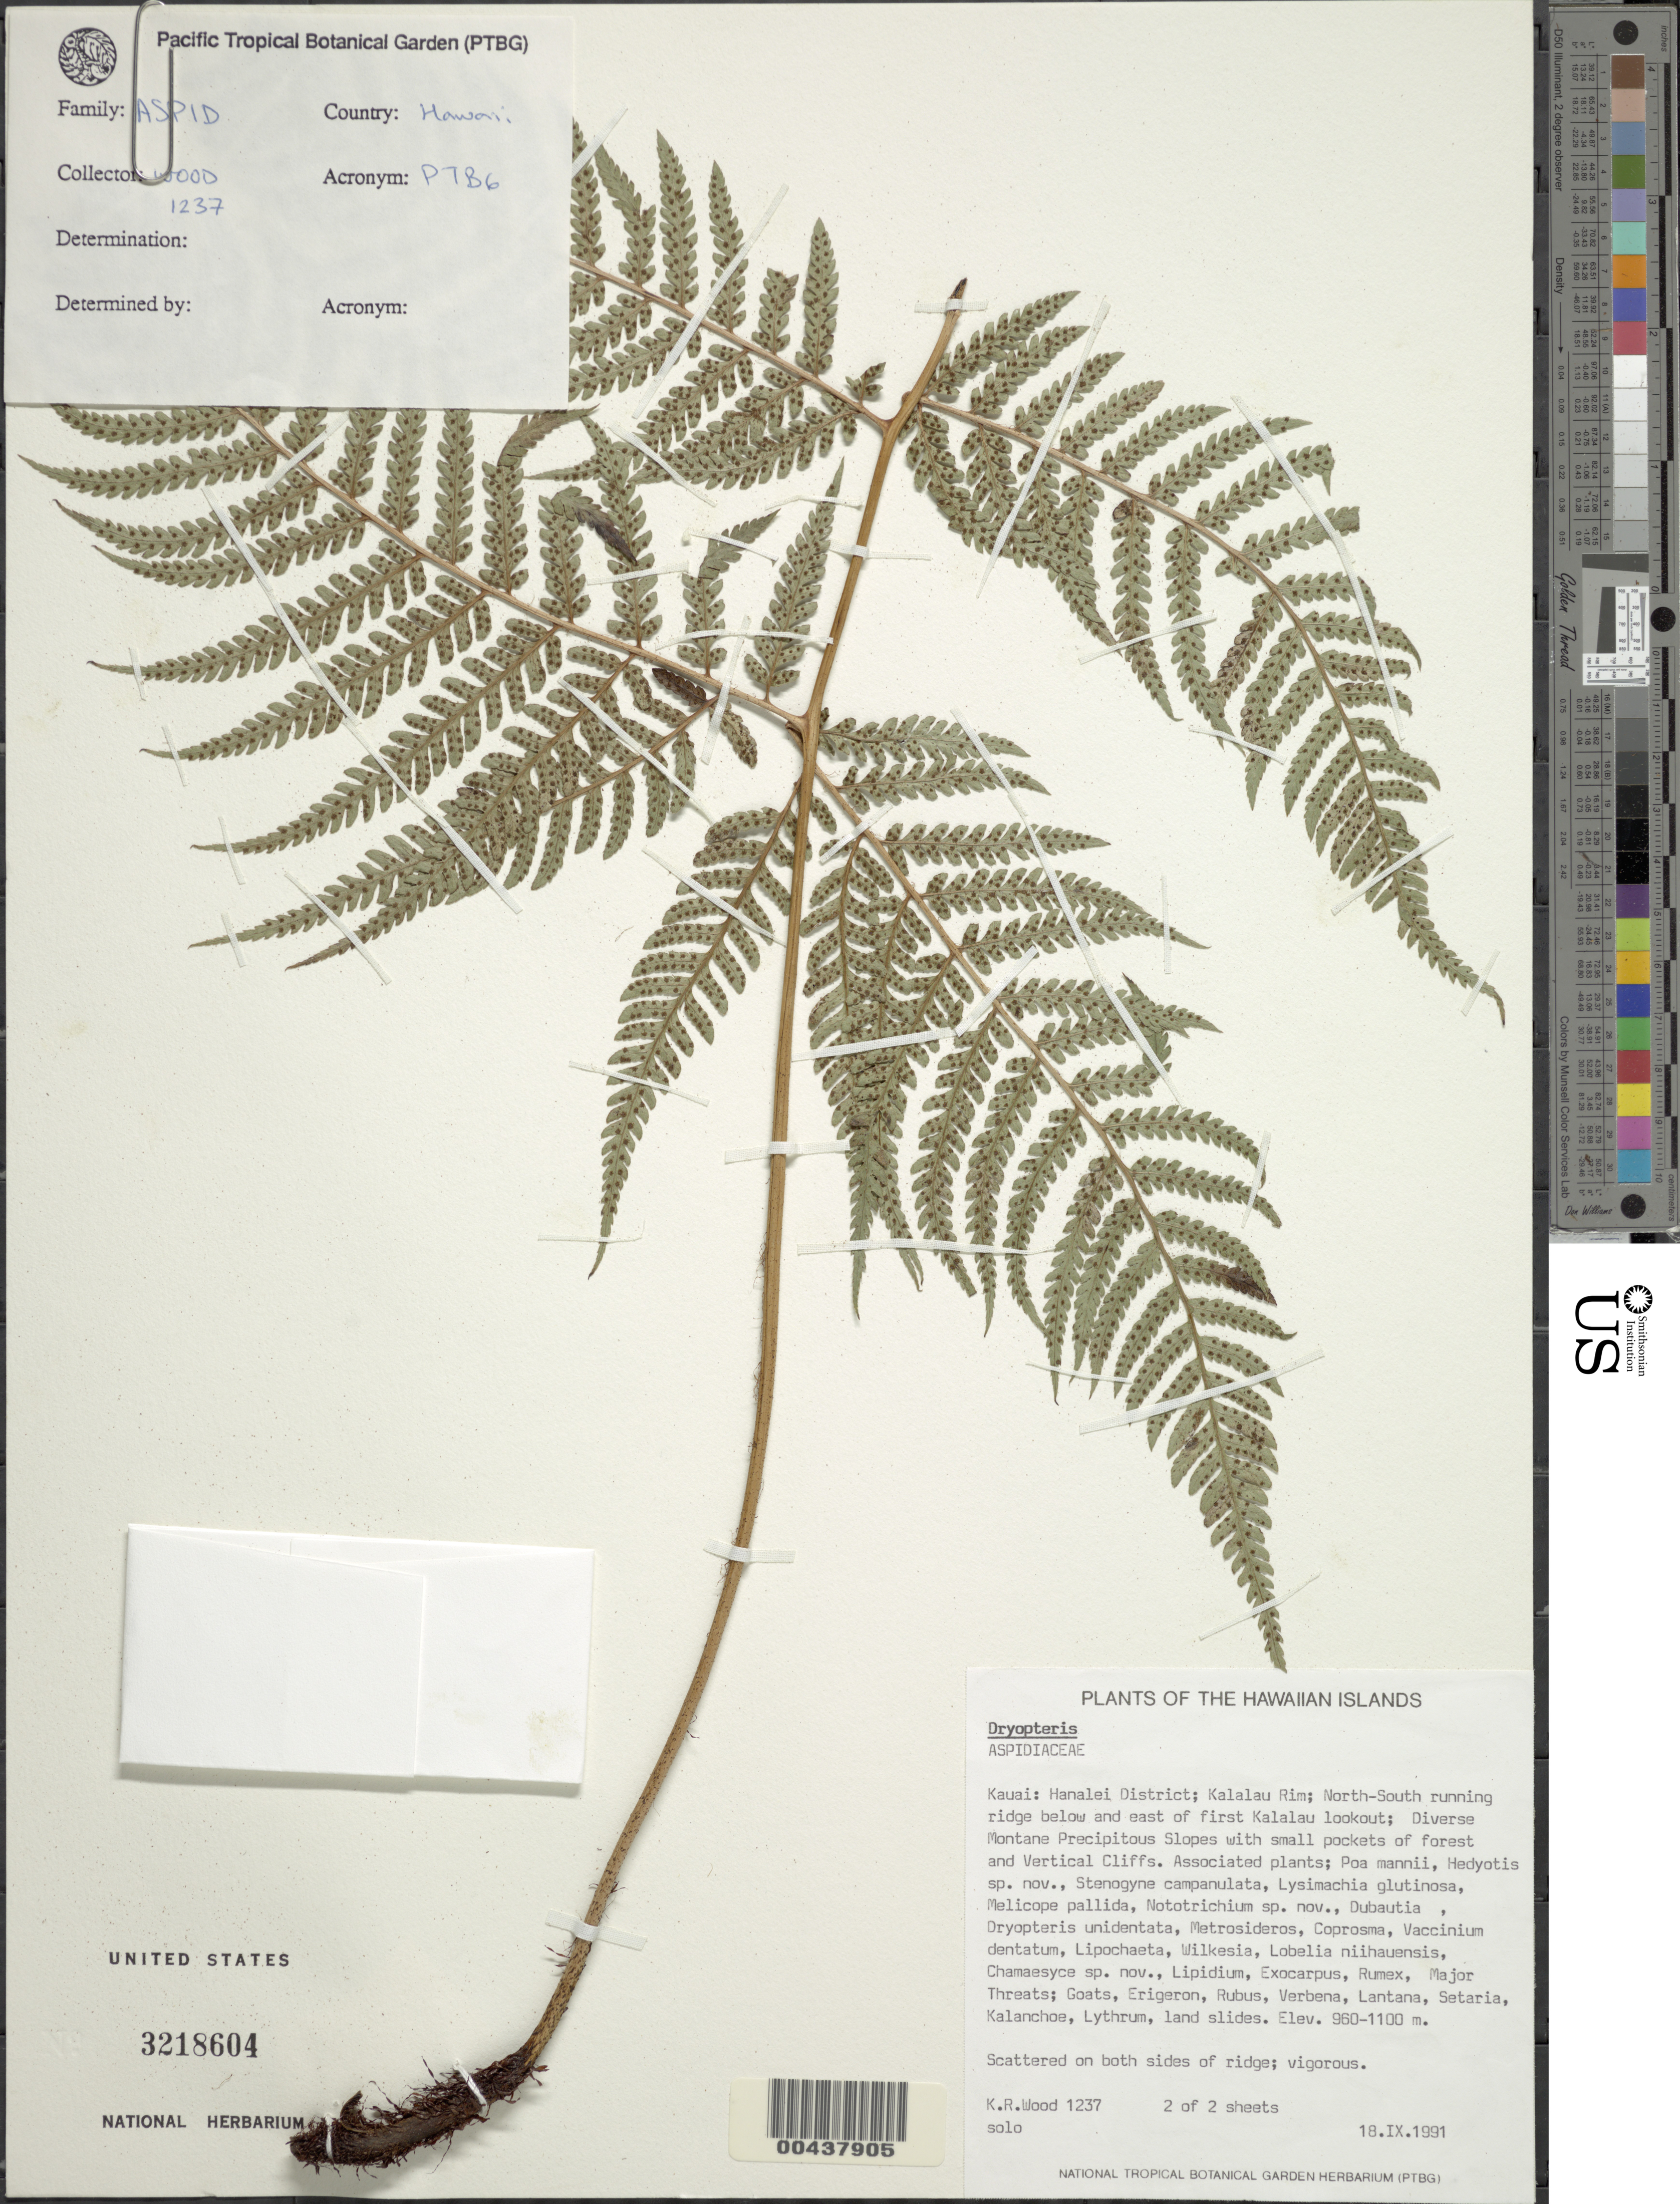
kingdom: Plantae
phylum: Tracheophyta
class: Polypodiopsida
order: Polypodiales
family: Dryopteridaceae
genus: Dryopteris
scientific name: Dryopteris sp.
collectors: K. R. Wood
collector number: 1237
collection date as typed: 18 Sep 1991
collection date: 1991-09-18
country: United States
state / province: Hawaii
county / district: Kauai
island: Kaua'i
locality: Hanalei District; Kalalau Rim; N-S running ridge below and E of first Kalalau lookout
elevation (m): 960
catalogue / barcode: US 3218604